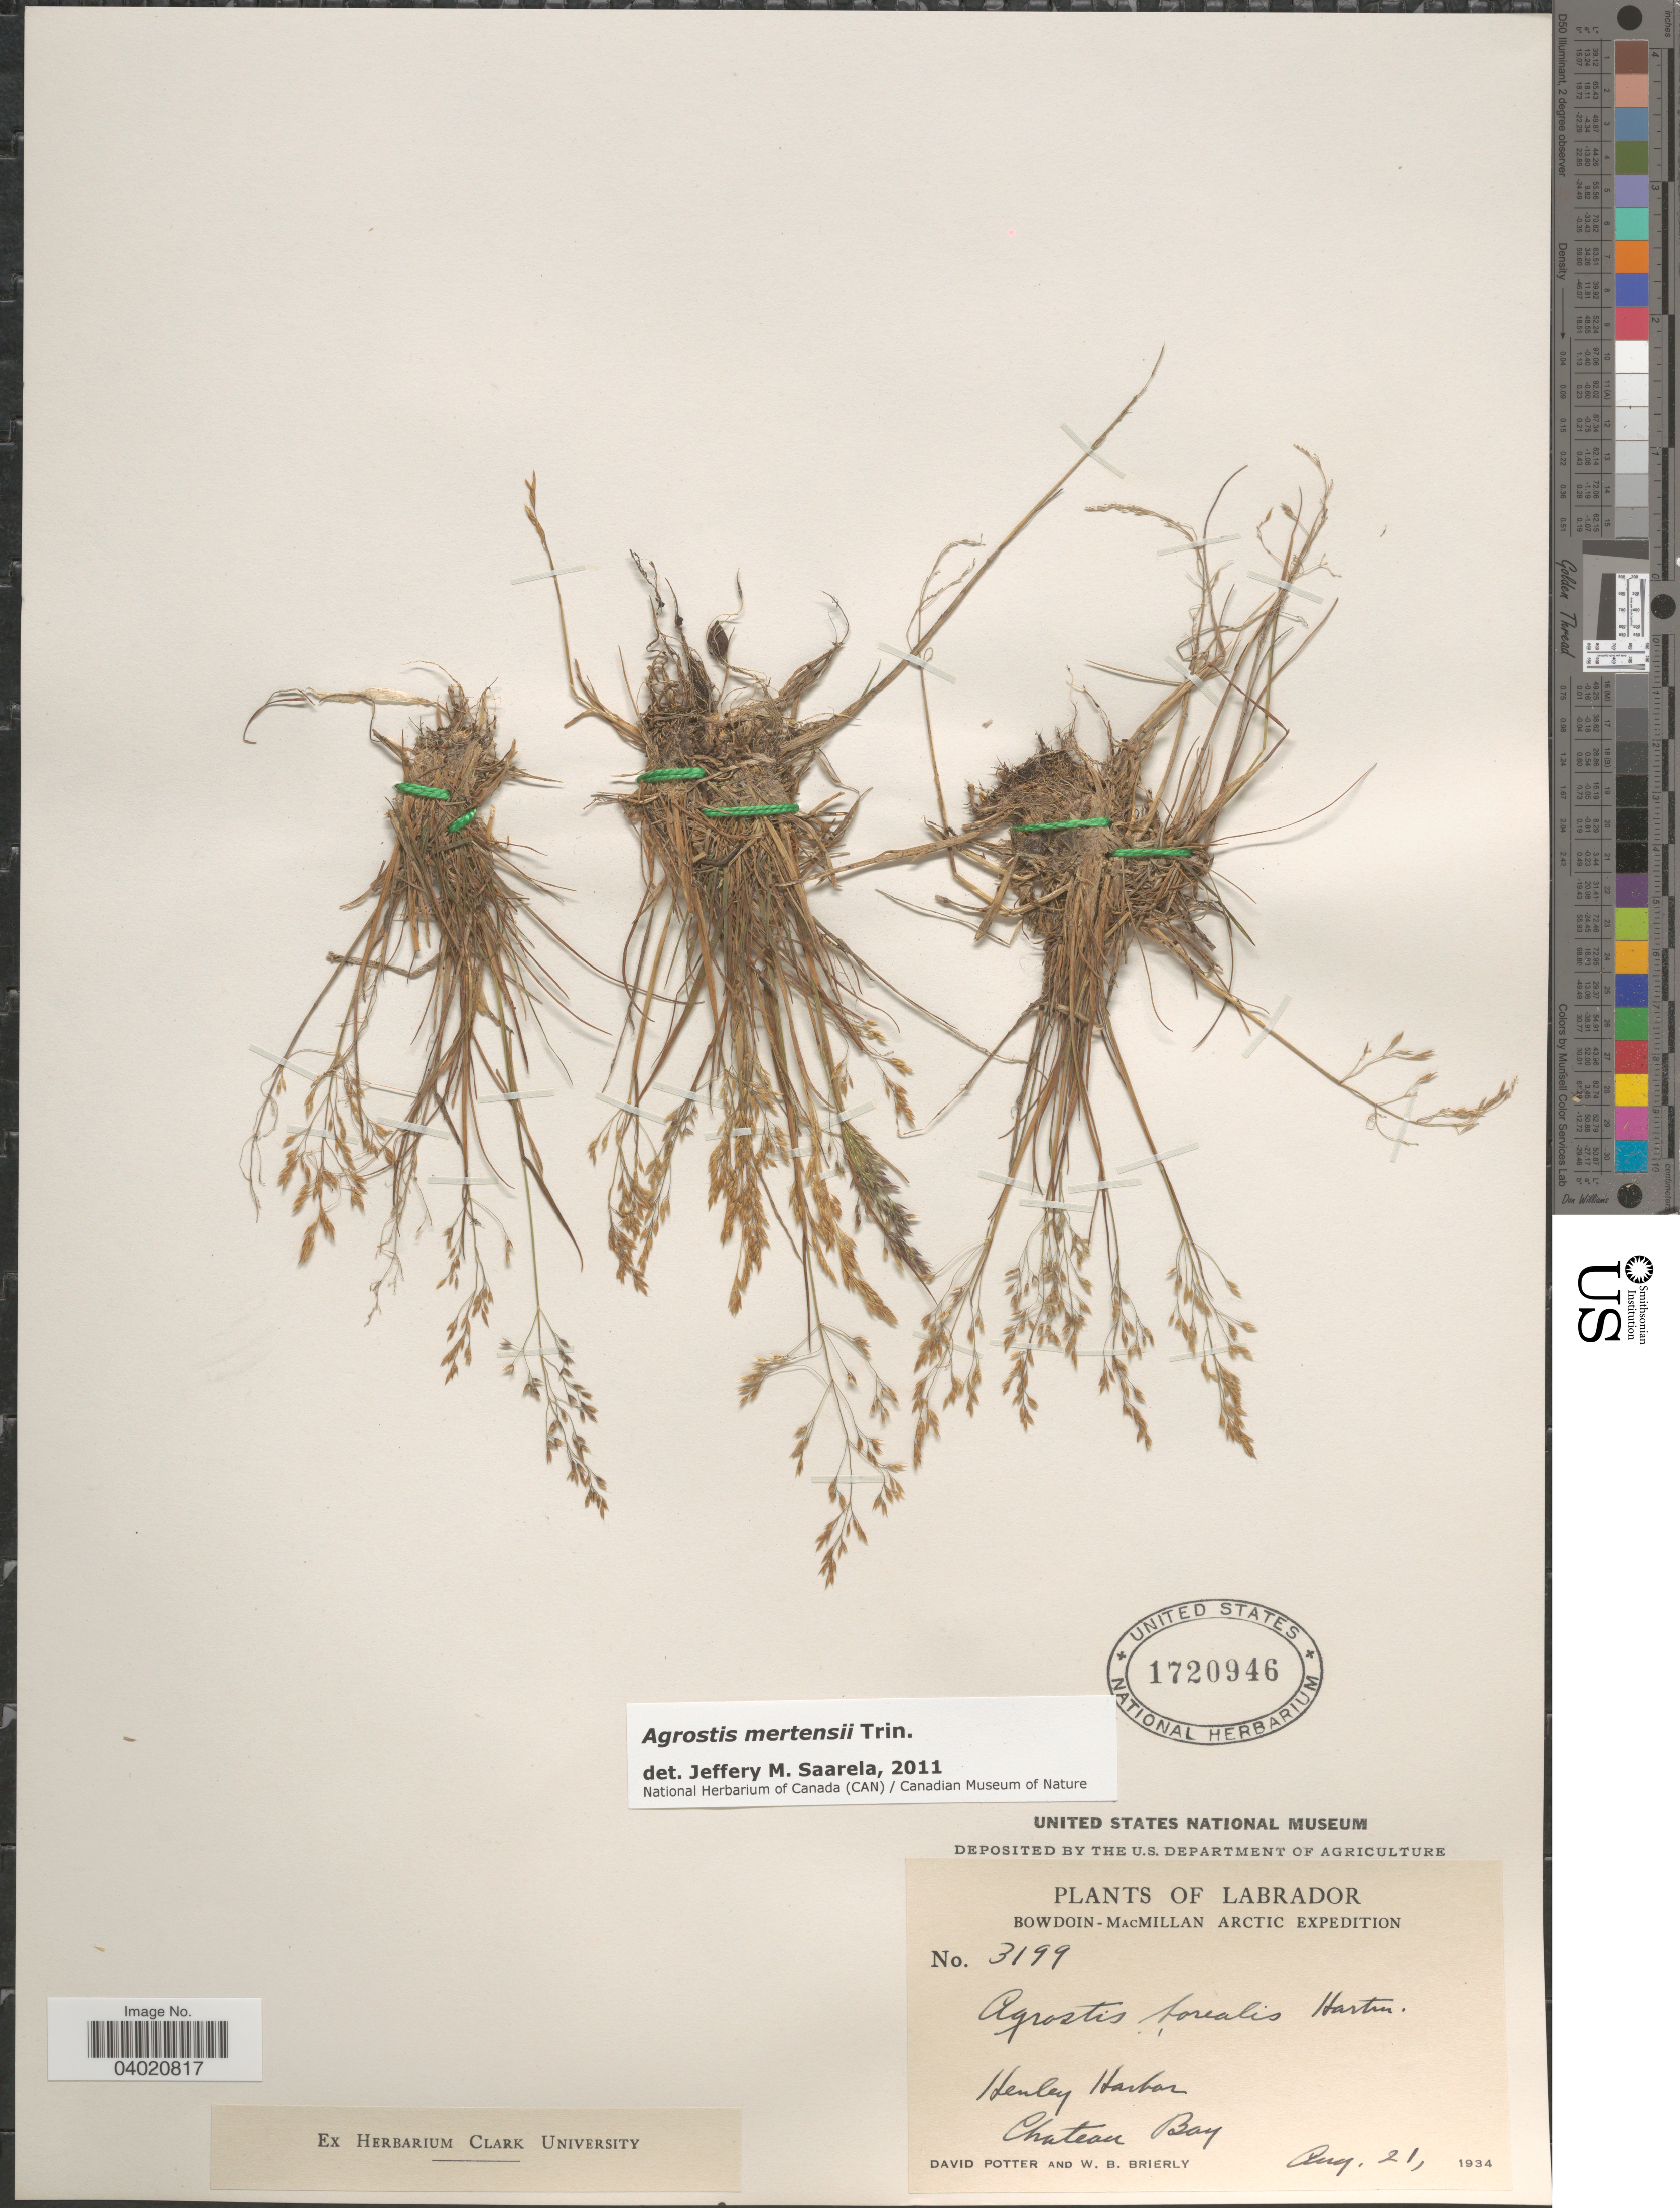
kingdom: Plantae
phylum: Tracheophyta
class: Liliopsida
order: Poales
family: Poaceae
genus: Agrostis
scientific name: Agrostis mertensii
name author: Trin.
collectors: D. Potter & W. Brierly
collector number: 3199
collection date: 1934-08-21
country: Canada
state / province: Newfoundland and Labrador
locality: Labrador. Henley Harbor. Chateau Bay.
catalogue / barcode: US 1720946